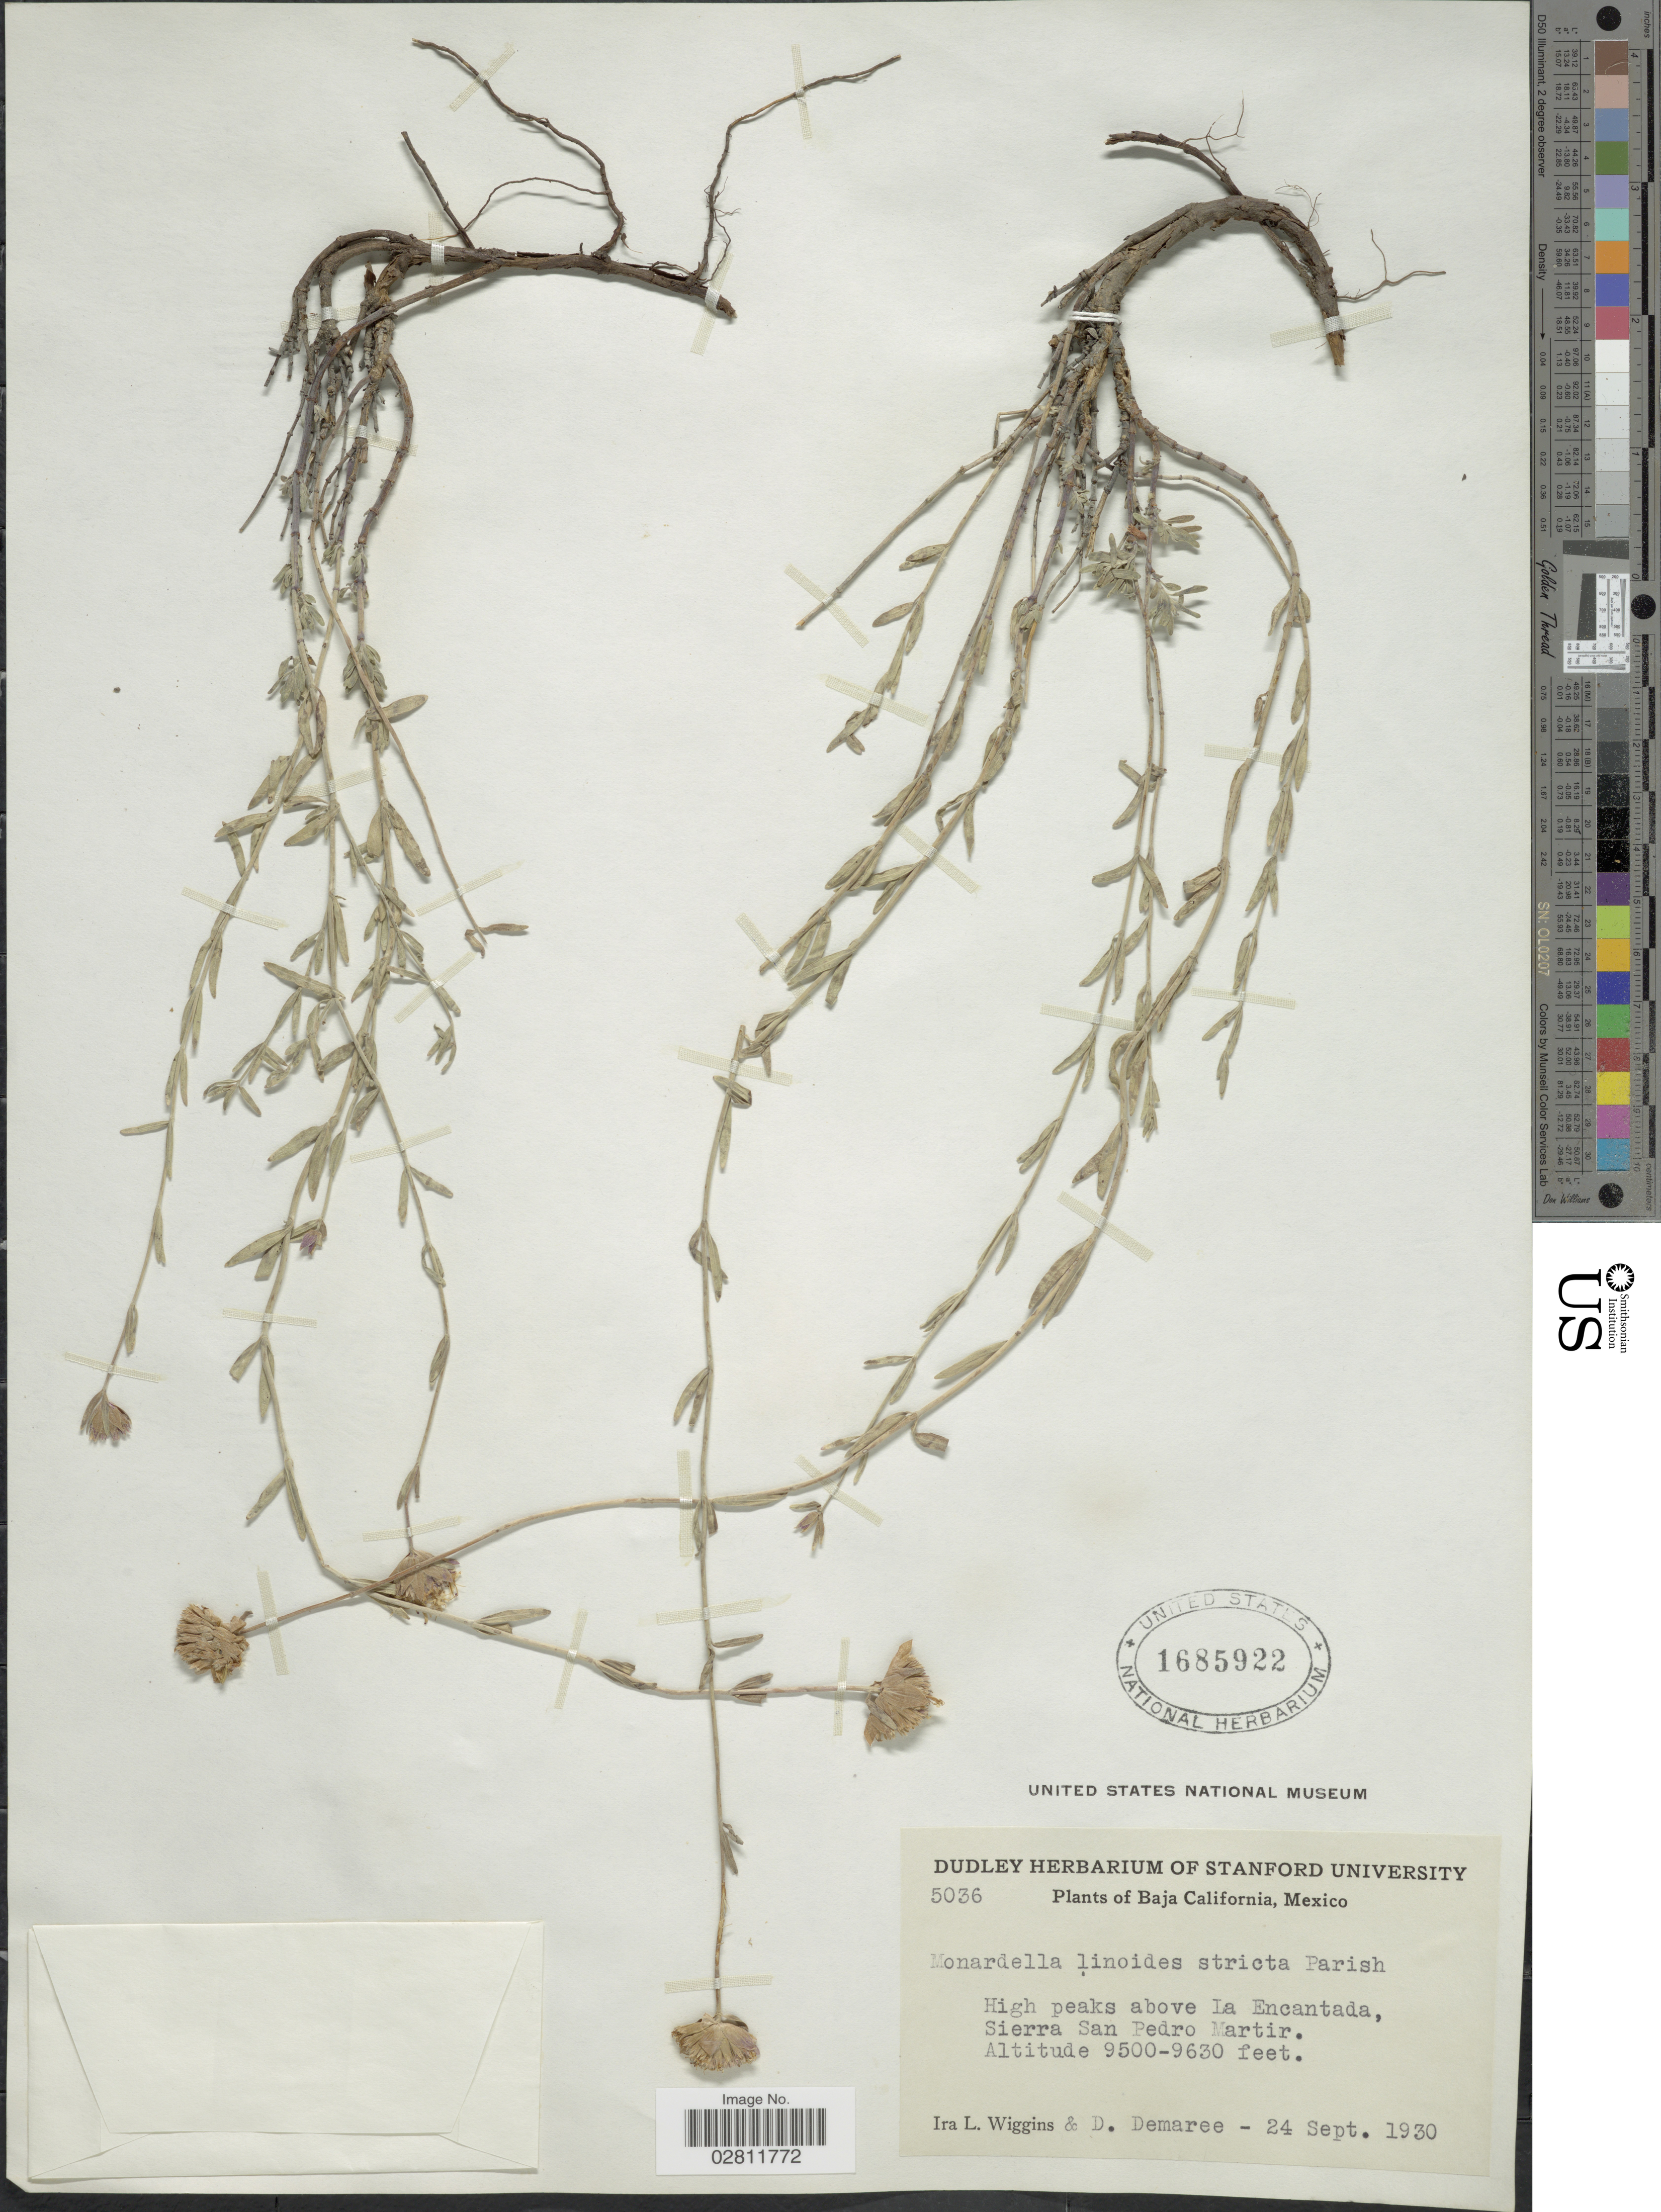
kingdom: Plantae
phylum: Tracheophyta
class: Magnoliopsida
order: Lamiales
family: Lamiaceae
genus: Monardella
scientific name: Monardella linoides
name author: A. Gray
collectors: I. L. Wiggins & D. Demaree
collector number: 5036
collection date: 1930-09-24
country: Mexico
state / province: Baja California Norte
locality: High peaks above La Encantada, Sierra San Pedro Martir.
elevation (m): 2896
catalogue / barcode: US 1685922